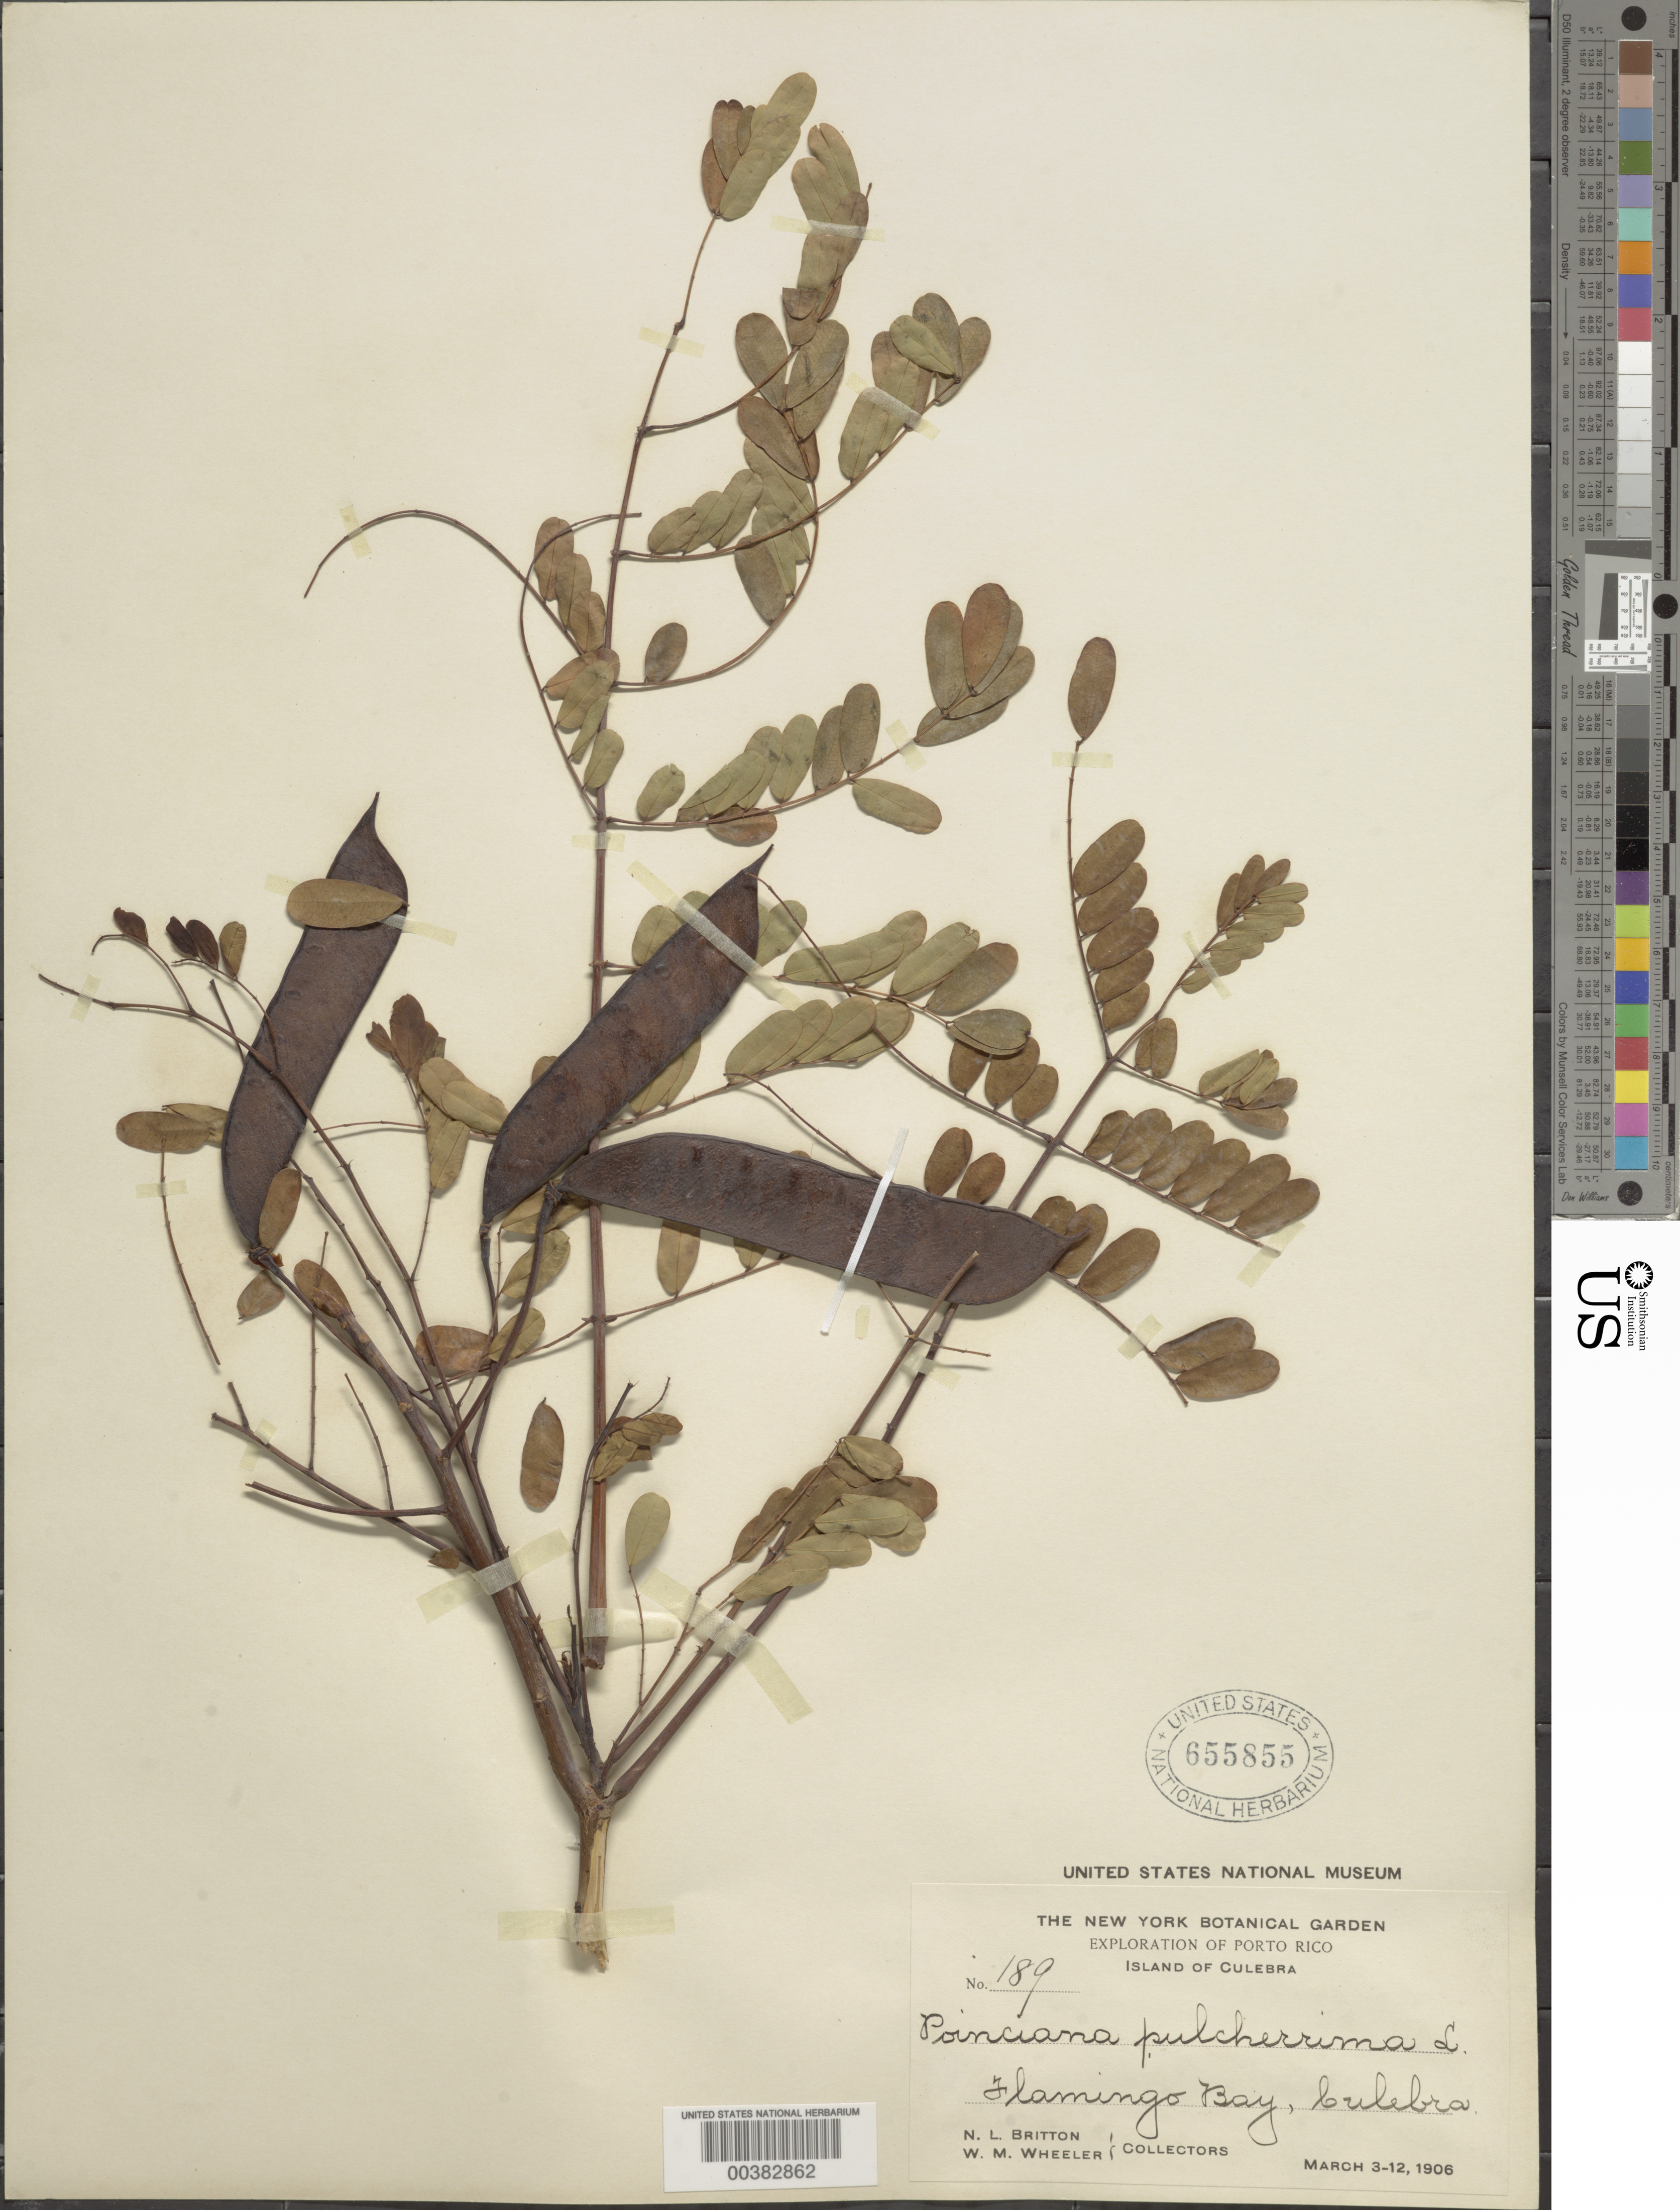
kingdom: Plantae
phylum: Tracheophyta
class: Magnoliopsida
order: Fabales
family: Fabaceae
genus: Caesalpinia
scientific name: Caesalpinia pulcherrima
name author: (L.) Sw.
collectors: N. Britton & W. Wheeler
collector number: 189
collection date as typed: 03 Mar 1906 to 12 Mar 1906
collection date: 1906-03-03/1906-03-12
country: Puerto Rico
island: Greater Antilles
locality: Flamingo bay, culebra i.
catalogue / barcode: US 655855